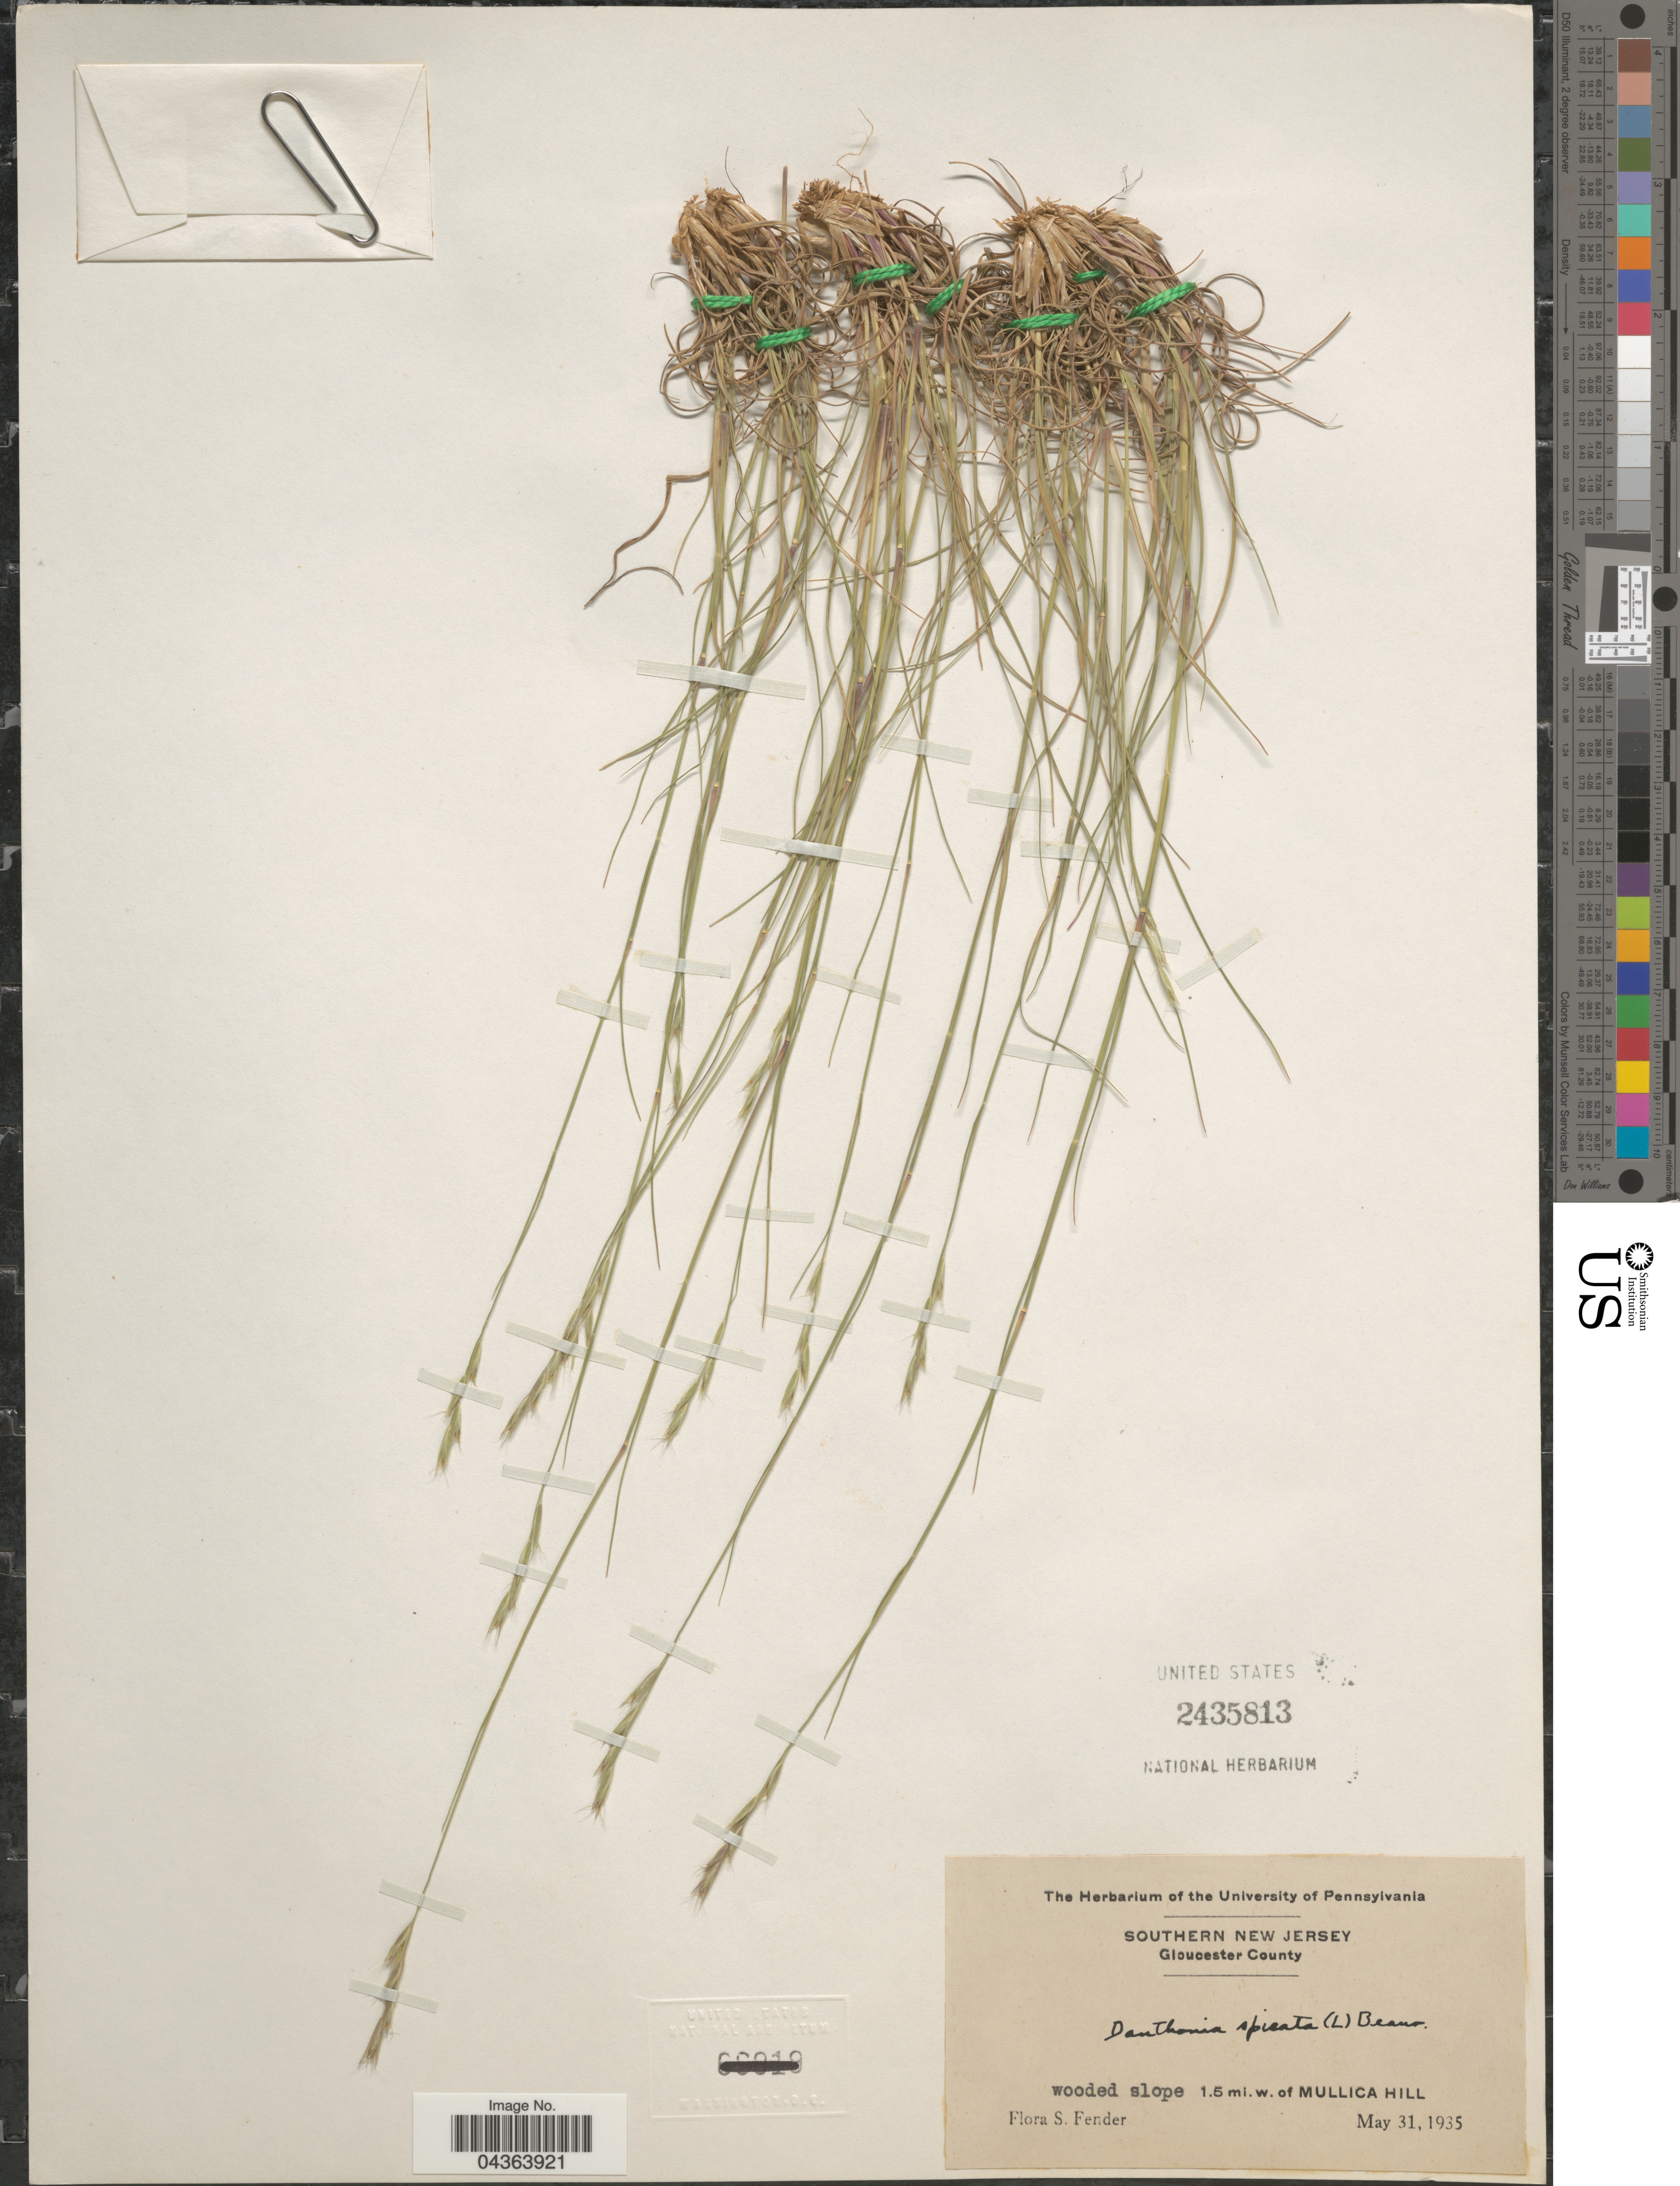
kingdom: Plantae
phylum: Tracheophyta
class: Liliopsida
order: Poales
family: Poaceae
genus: Danthonia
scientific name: Danthonia spicata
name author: (L.) P. Beauv. ex Roem. & Schult.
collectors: F. Fender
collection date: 1935-05-31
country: United States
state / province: New Jersey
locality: Southern New Jersey. Gloucester County. 1.5 mi. w. of Mullica Hill.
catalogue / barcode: US 2435813